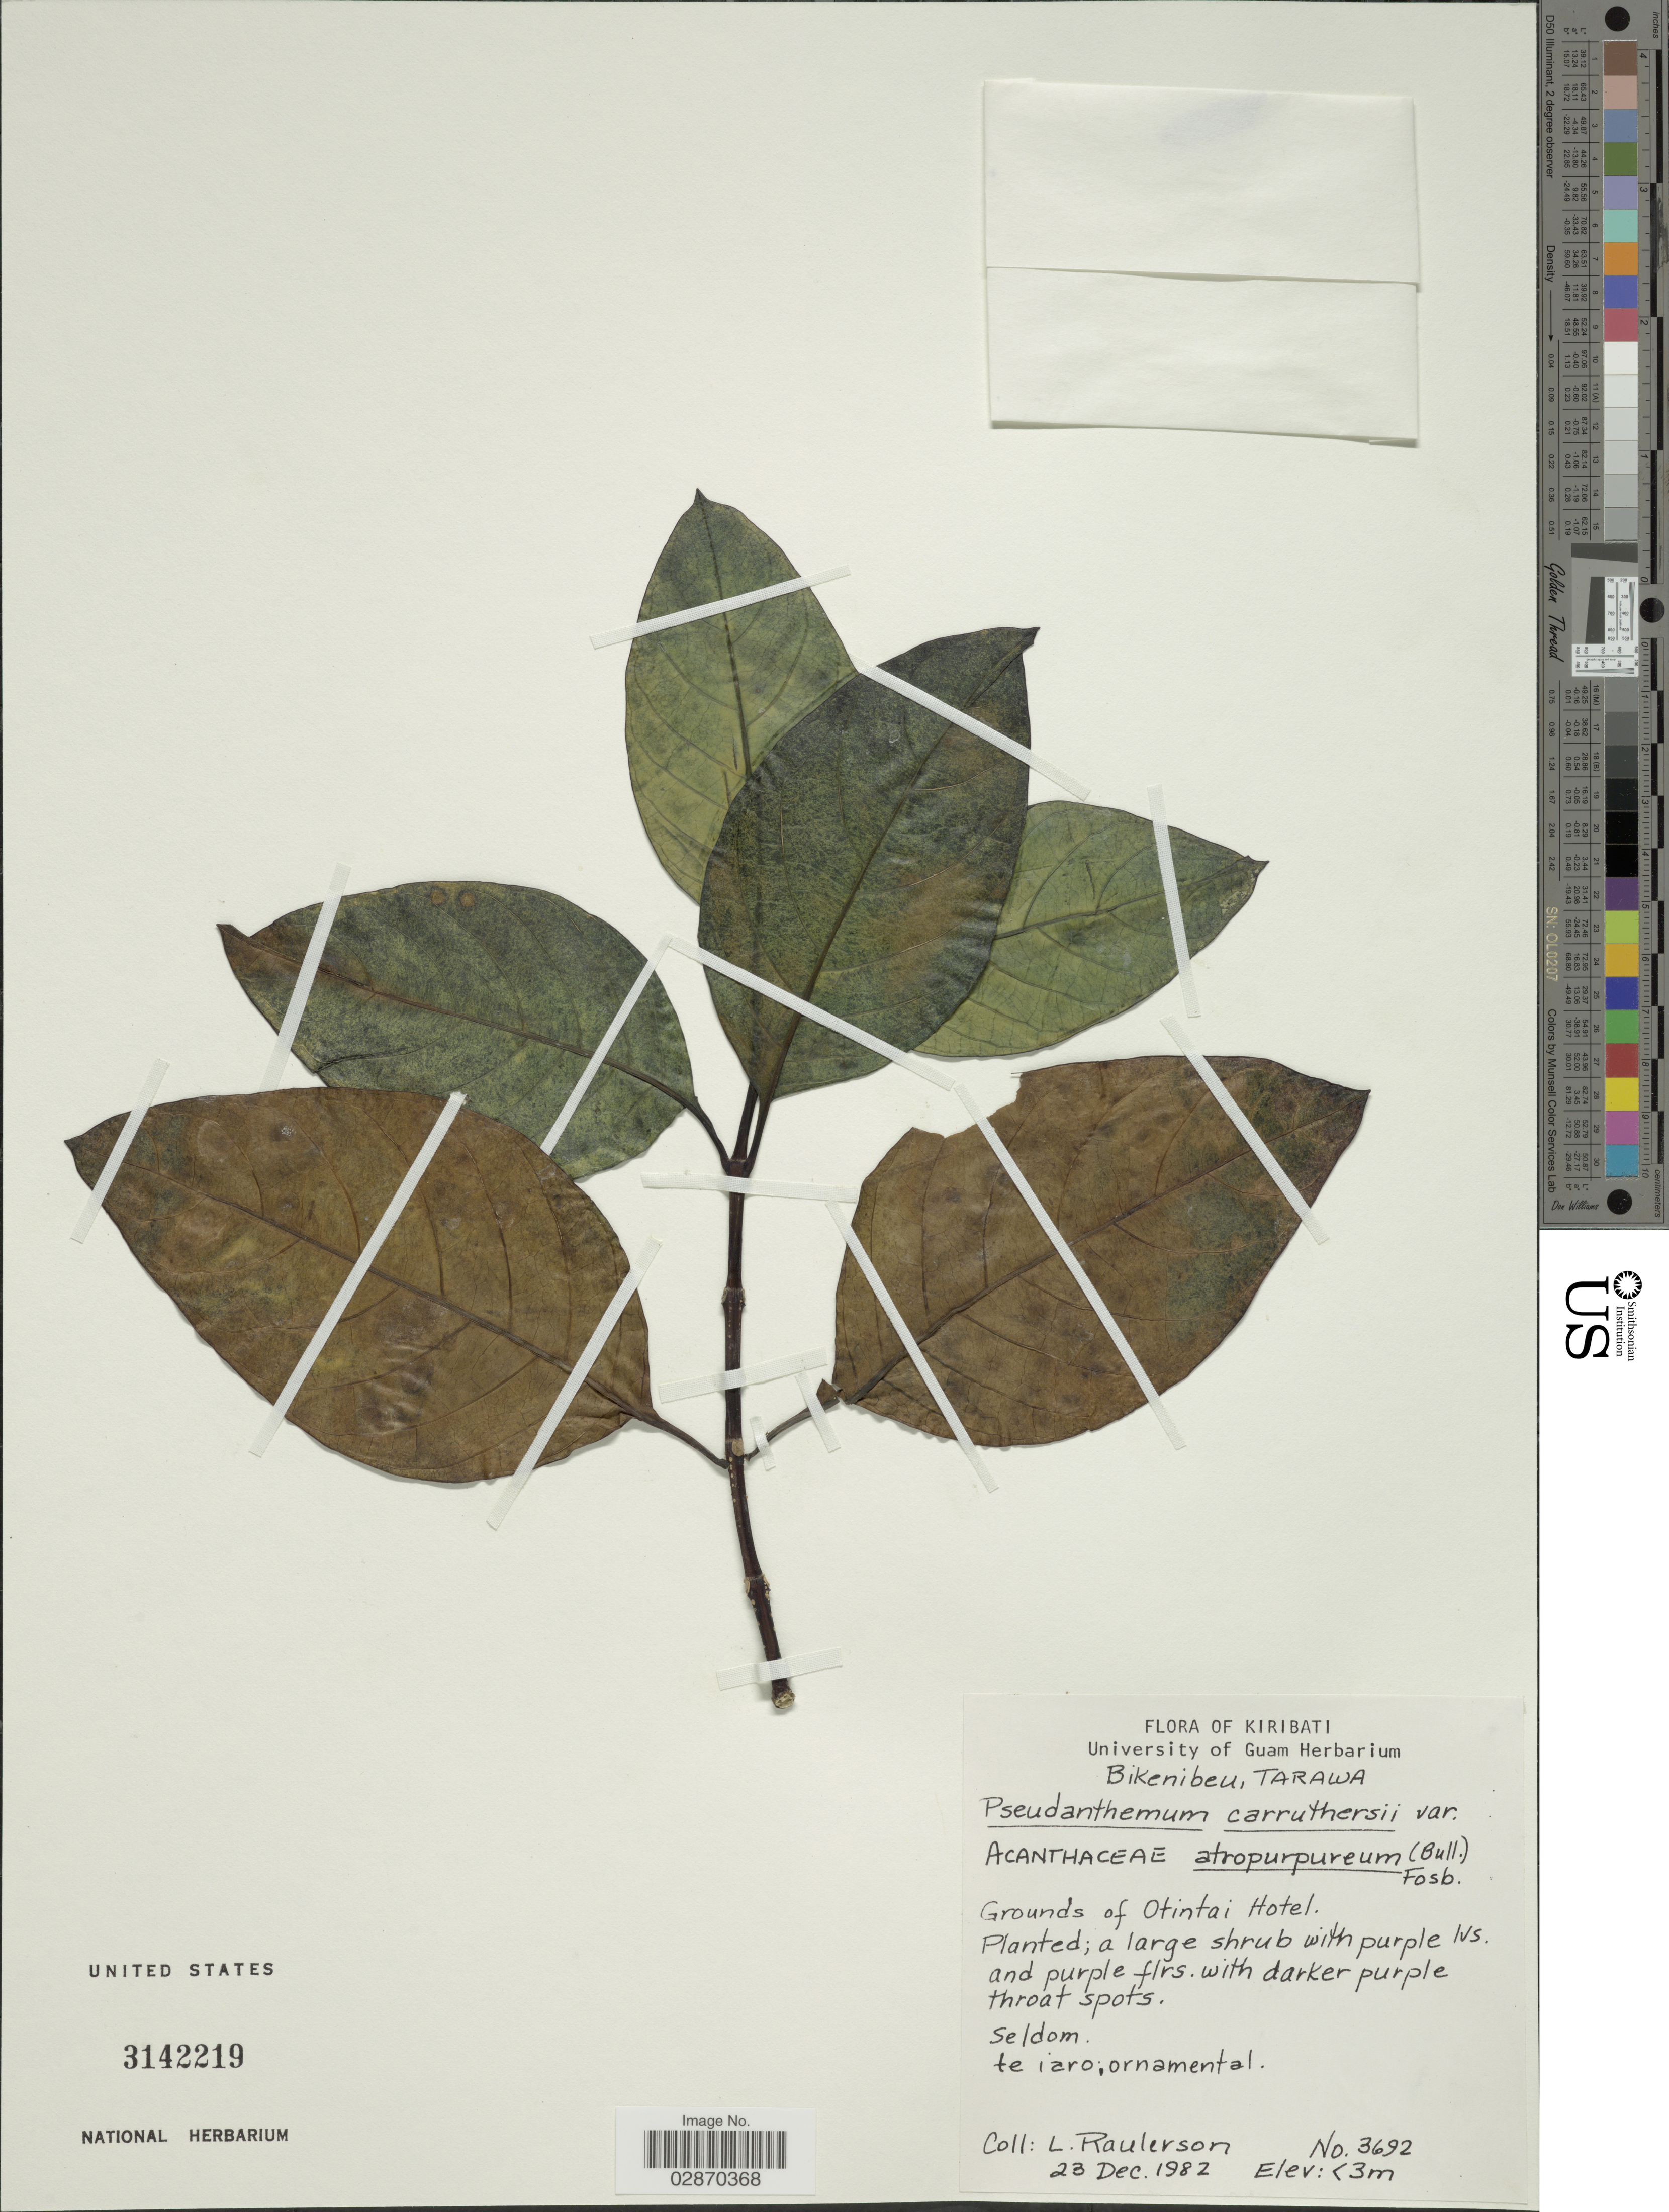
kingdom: Plantae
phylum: Tracheophyta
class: Magnoliopsida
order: Lamiales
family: Acanthaceae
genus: Pseuderanthemum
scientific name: Pseuderanthemum carruthersii var. atropurpureum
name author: (W. Bull) Fosberg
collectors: L. Raulerson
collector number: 3692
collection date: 1982-12-23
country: Kiribati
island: Tarawa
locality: Bikenibeu, Tarawa. Grounds of Otintai Hotel.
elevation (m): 3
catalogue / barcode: US 3142219